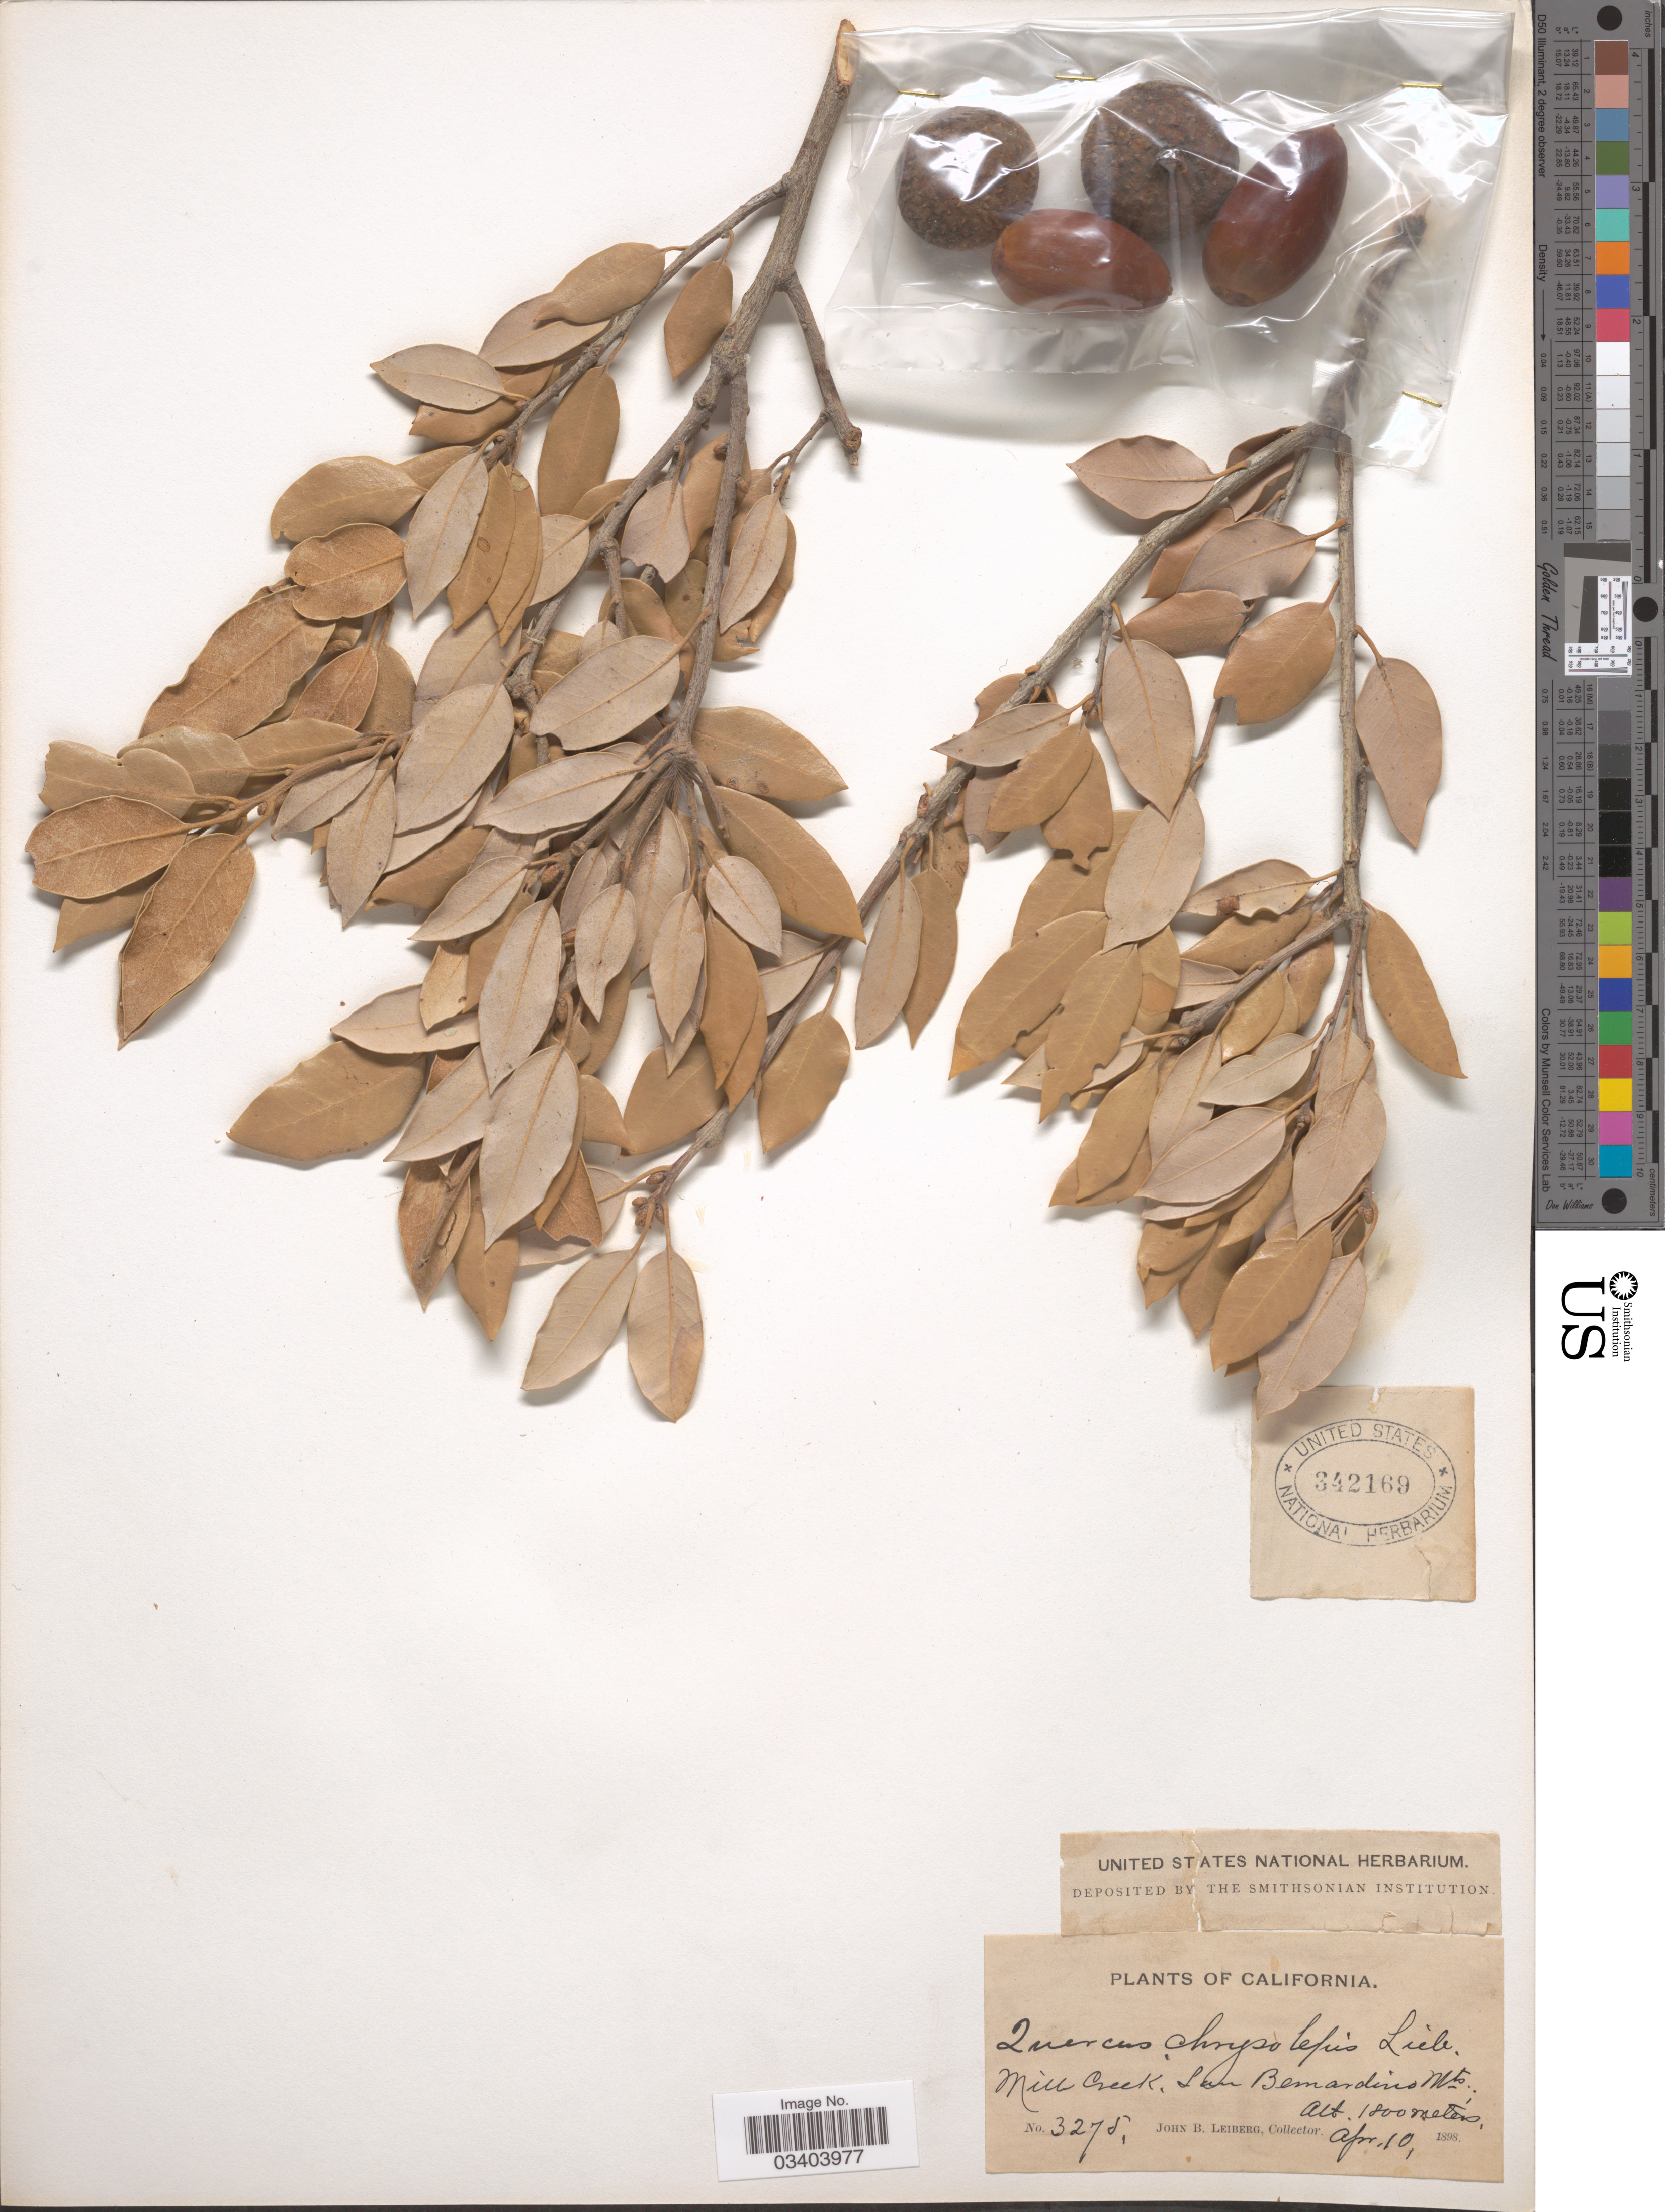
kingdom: Plantae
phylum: Tracheophyta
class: Magnoliopsida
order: Fagales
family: Fagaceae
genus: Quercus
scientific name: Quercus chrysolepis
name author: Liebm.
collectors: J. B. Leiberg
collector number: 3275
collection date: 1898-04-10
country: United States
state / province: California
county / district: San Bernardino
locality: Mill Creek, San Bernardino Mts.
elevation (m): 1800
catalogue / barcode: US 342169